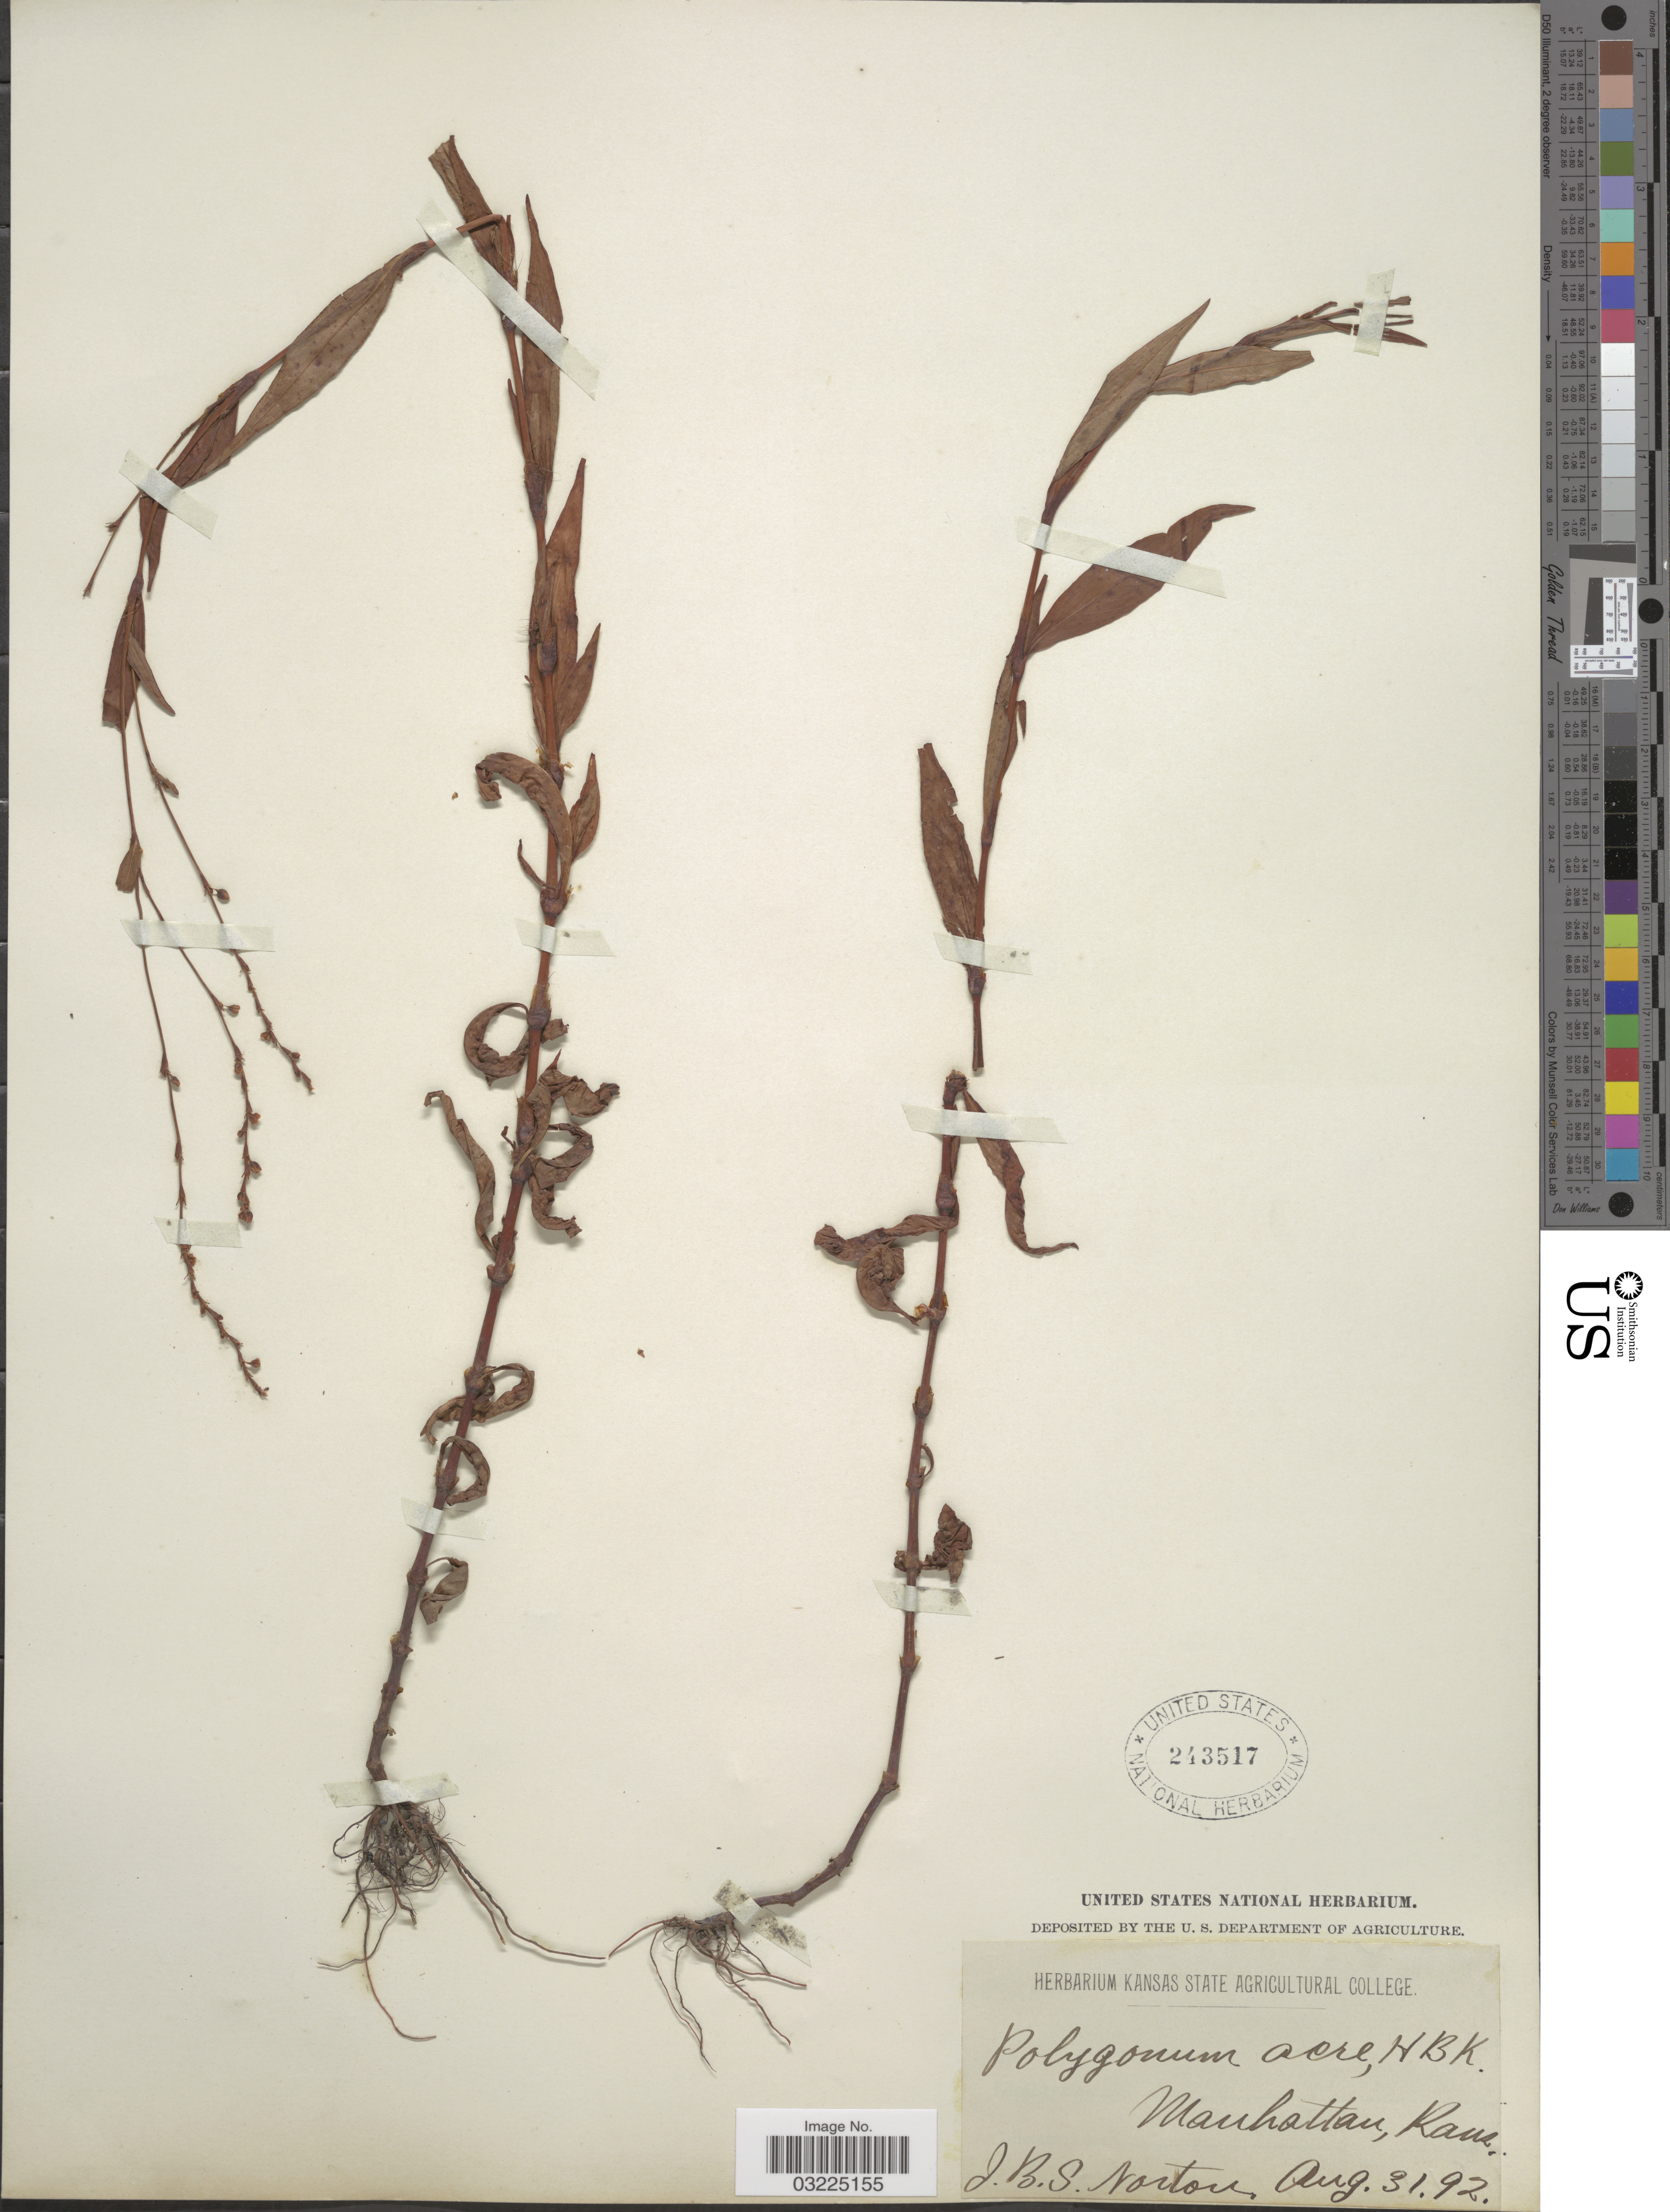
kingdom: Plantae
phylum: Tracheophyta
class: Magnoliopsida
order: Caryophyllales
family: Polygonaceae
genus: Persicaria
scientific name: Persicaria punctata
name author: (Elliott) Small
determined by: Atha, D. E.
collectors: J. B. S. Norton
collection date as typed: Transcribed d/m/y: 31/8/92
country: United States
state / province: Kansas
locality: Manhattan.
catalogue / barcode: US 243517